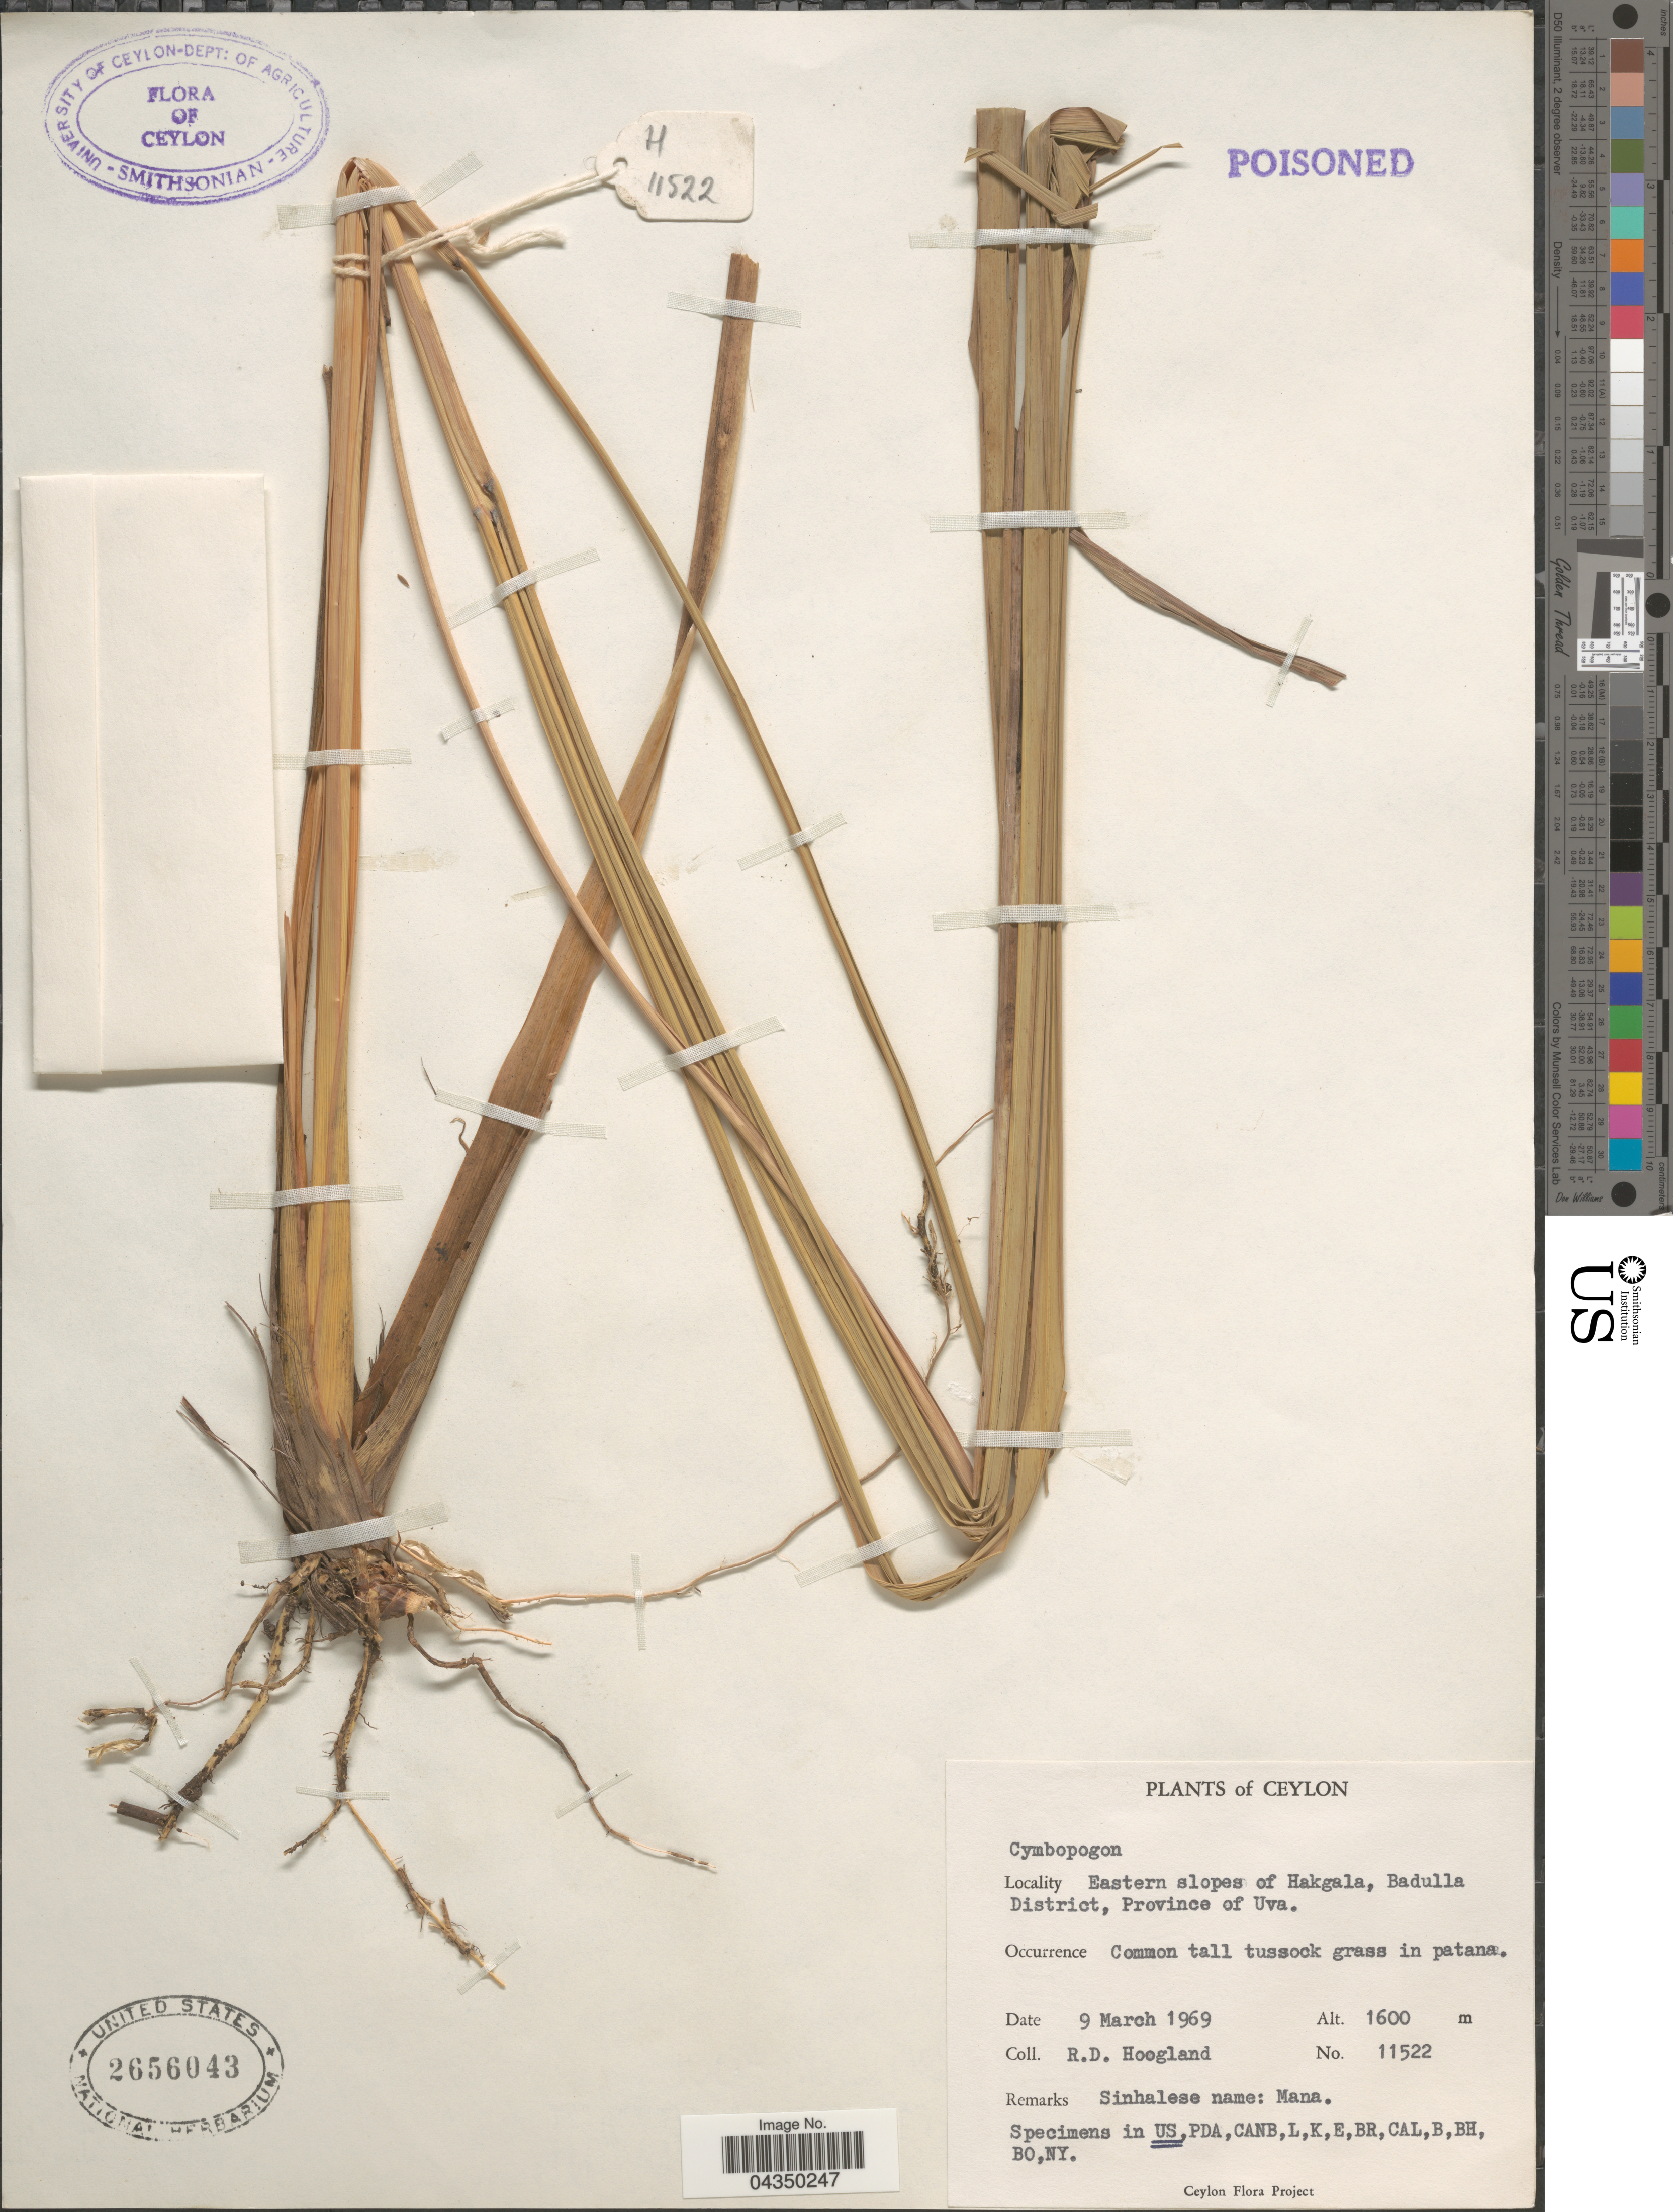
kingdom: Plantae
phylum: Tracheophyta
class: Liliopsida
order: Poales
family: Poaceae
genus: Cymbopogon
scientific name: Cymbopogon sp.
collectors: R. D. Hoogland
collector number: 11522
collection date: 1969-03-09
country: Sri Lanka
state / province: Uva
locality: Ceylon. Eastern slopes of Hakgala, Badulla District.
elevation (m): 1600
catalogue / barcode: US 2656043